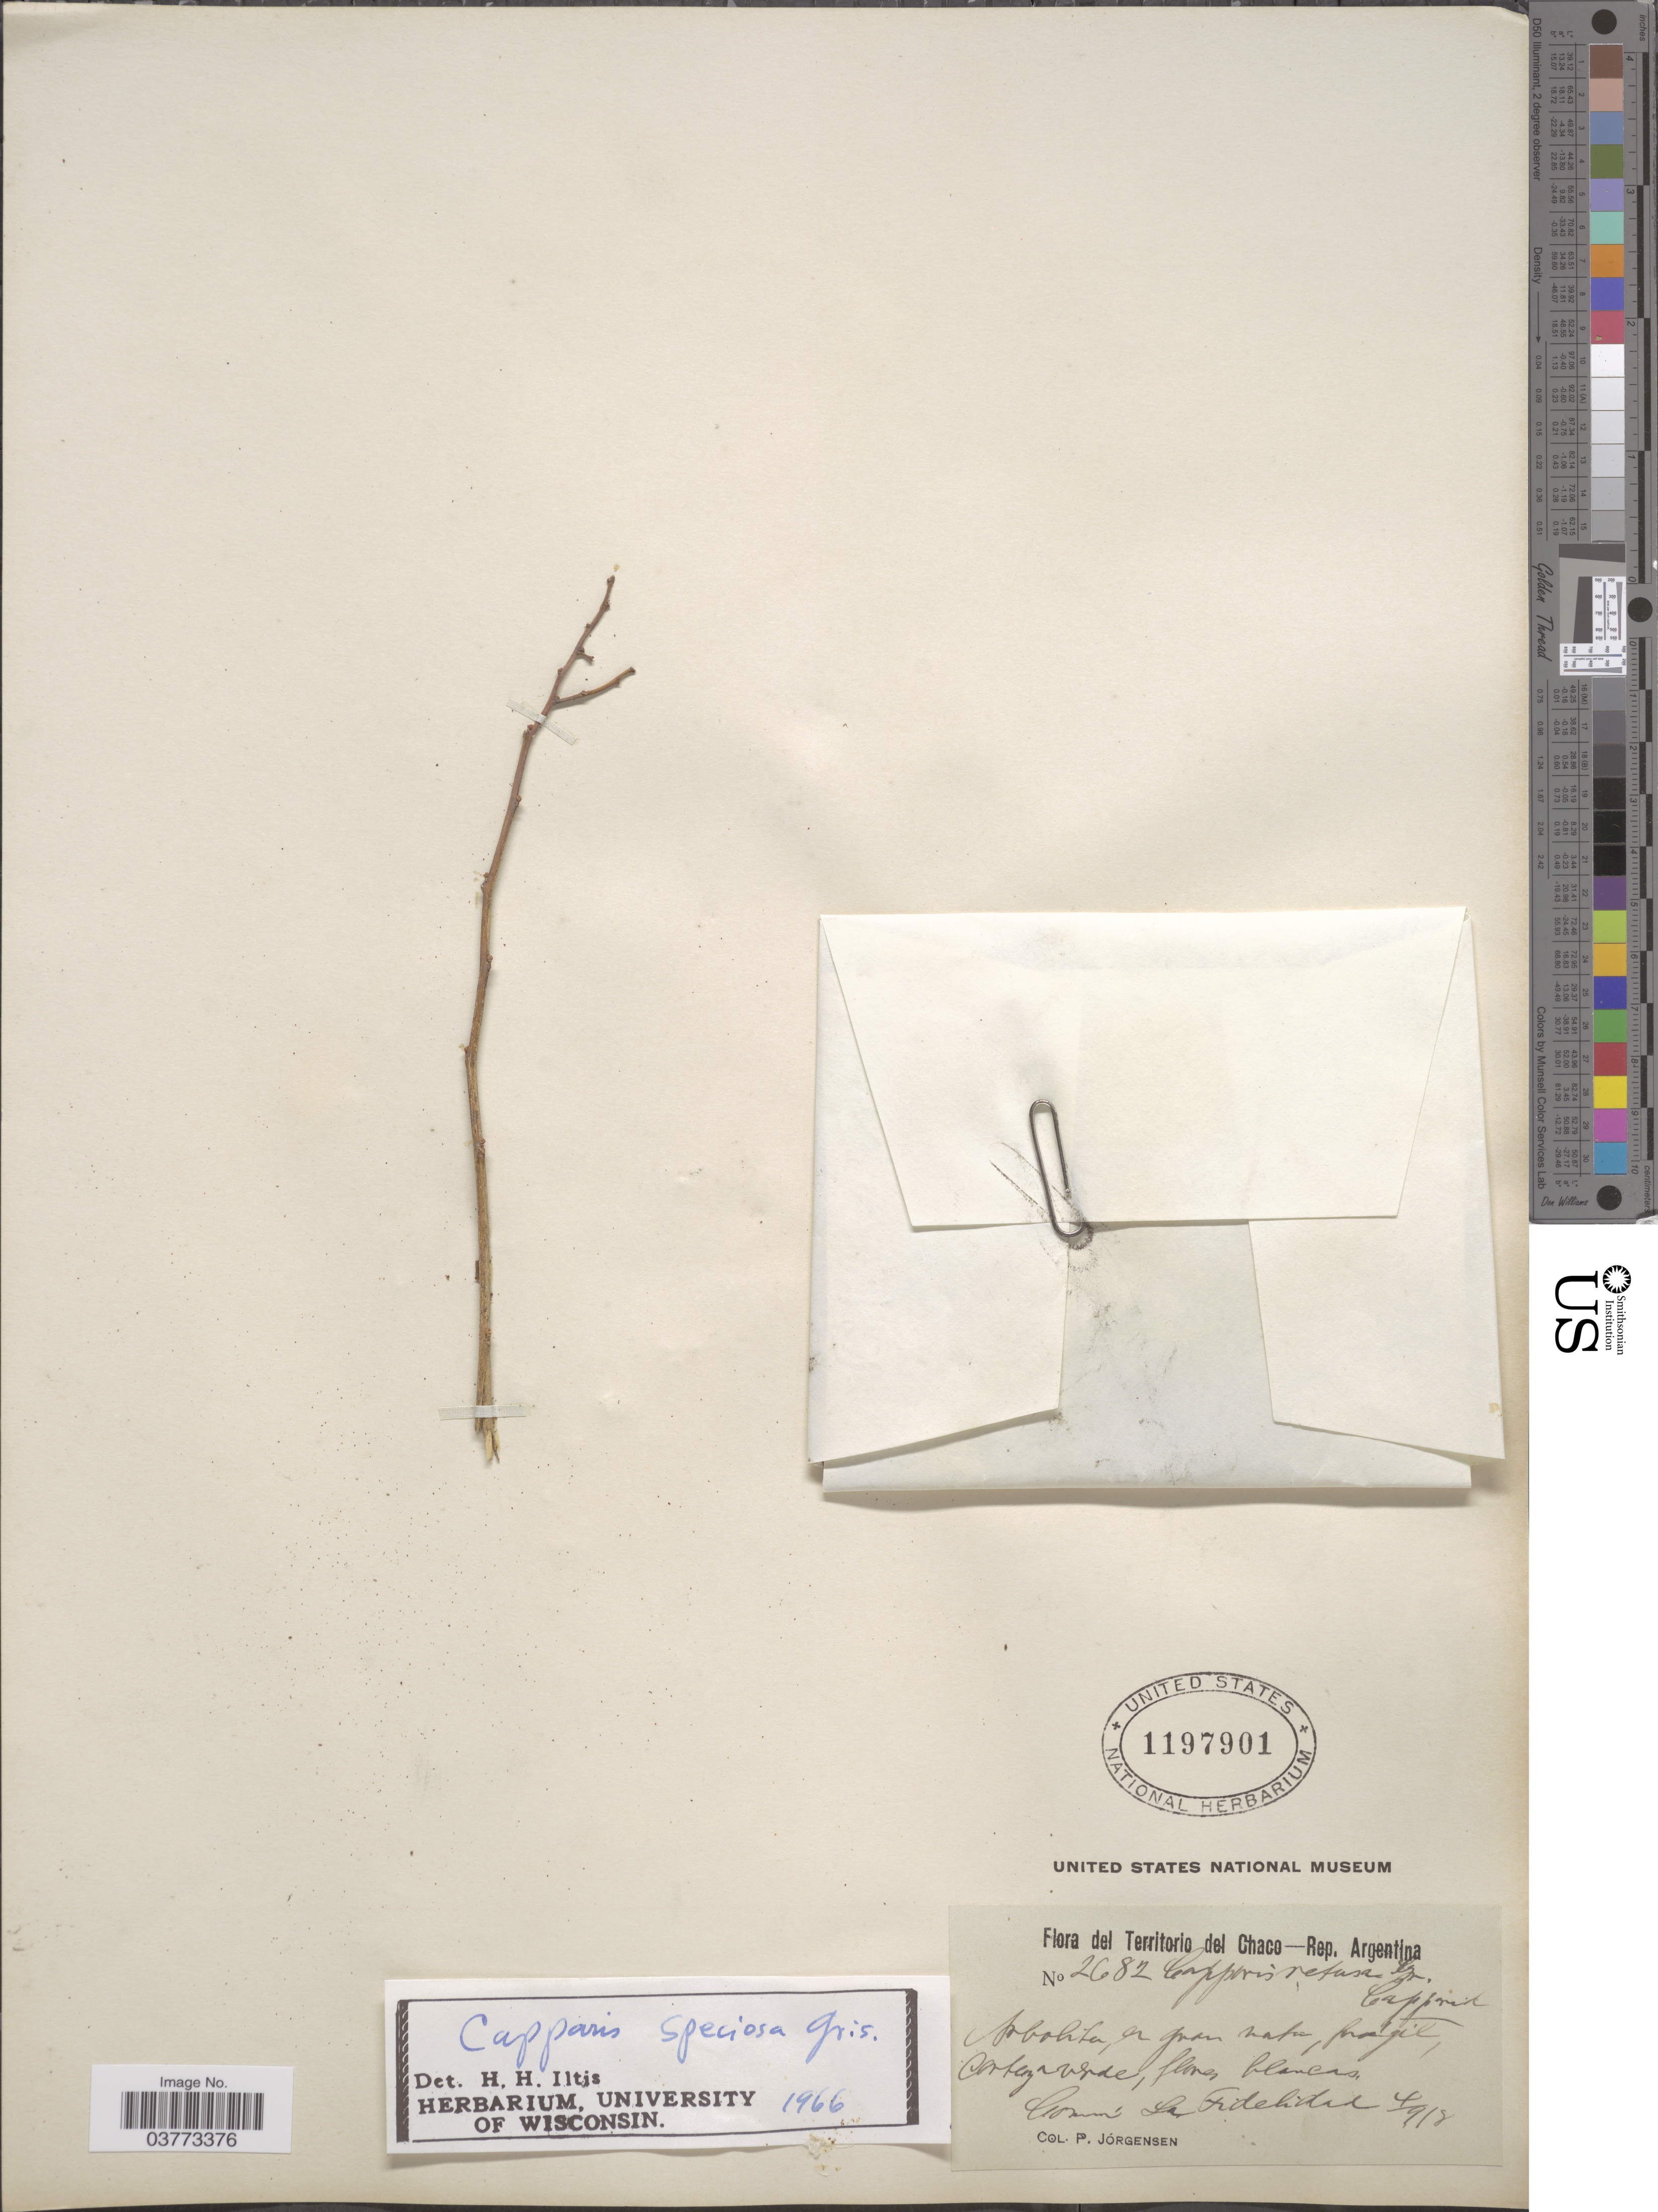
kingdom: Plantae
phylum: Tracheophyta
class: Magnoliopsida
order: Brassicales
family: Capparaceae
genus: Anisocapparis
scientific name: Anisocapparis speciosa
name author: (Griseb.) Cornejo & Iltis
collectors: P. Jörgensen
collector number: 2682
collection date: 1918-04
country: Argentina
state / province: Chaco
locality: Territorio del Chaco-Rep. Argentina. Común La Fidelidad.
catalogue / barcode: US 1197901